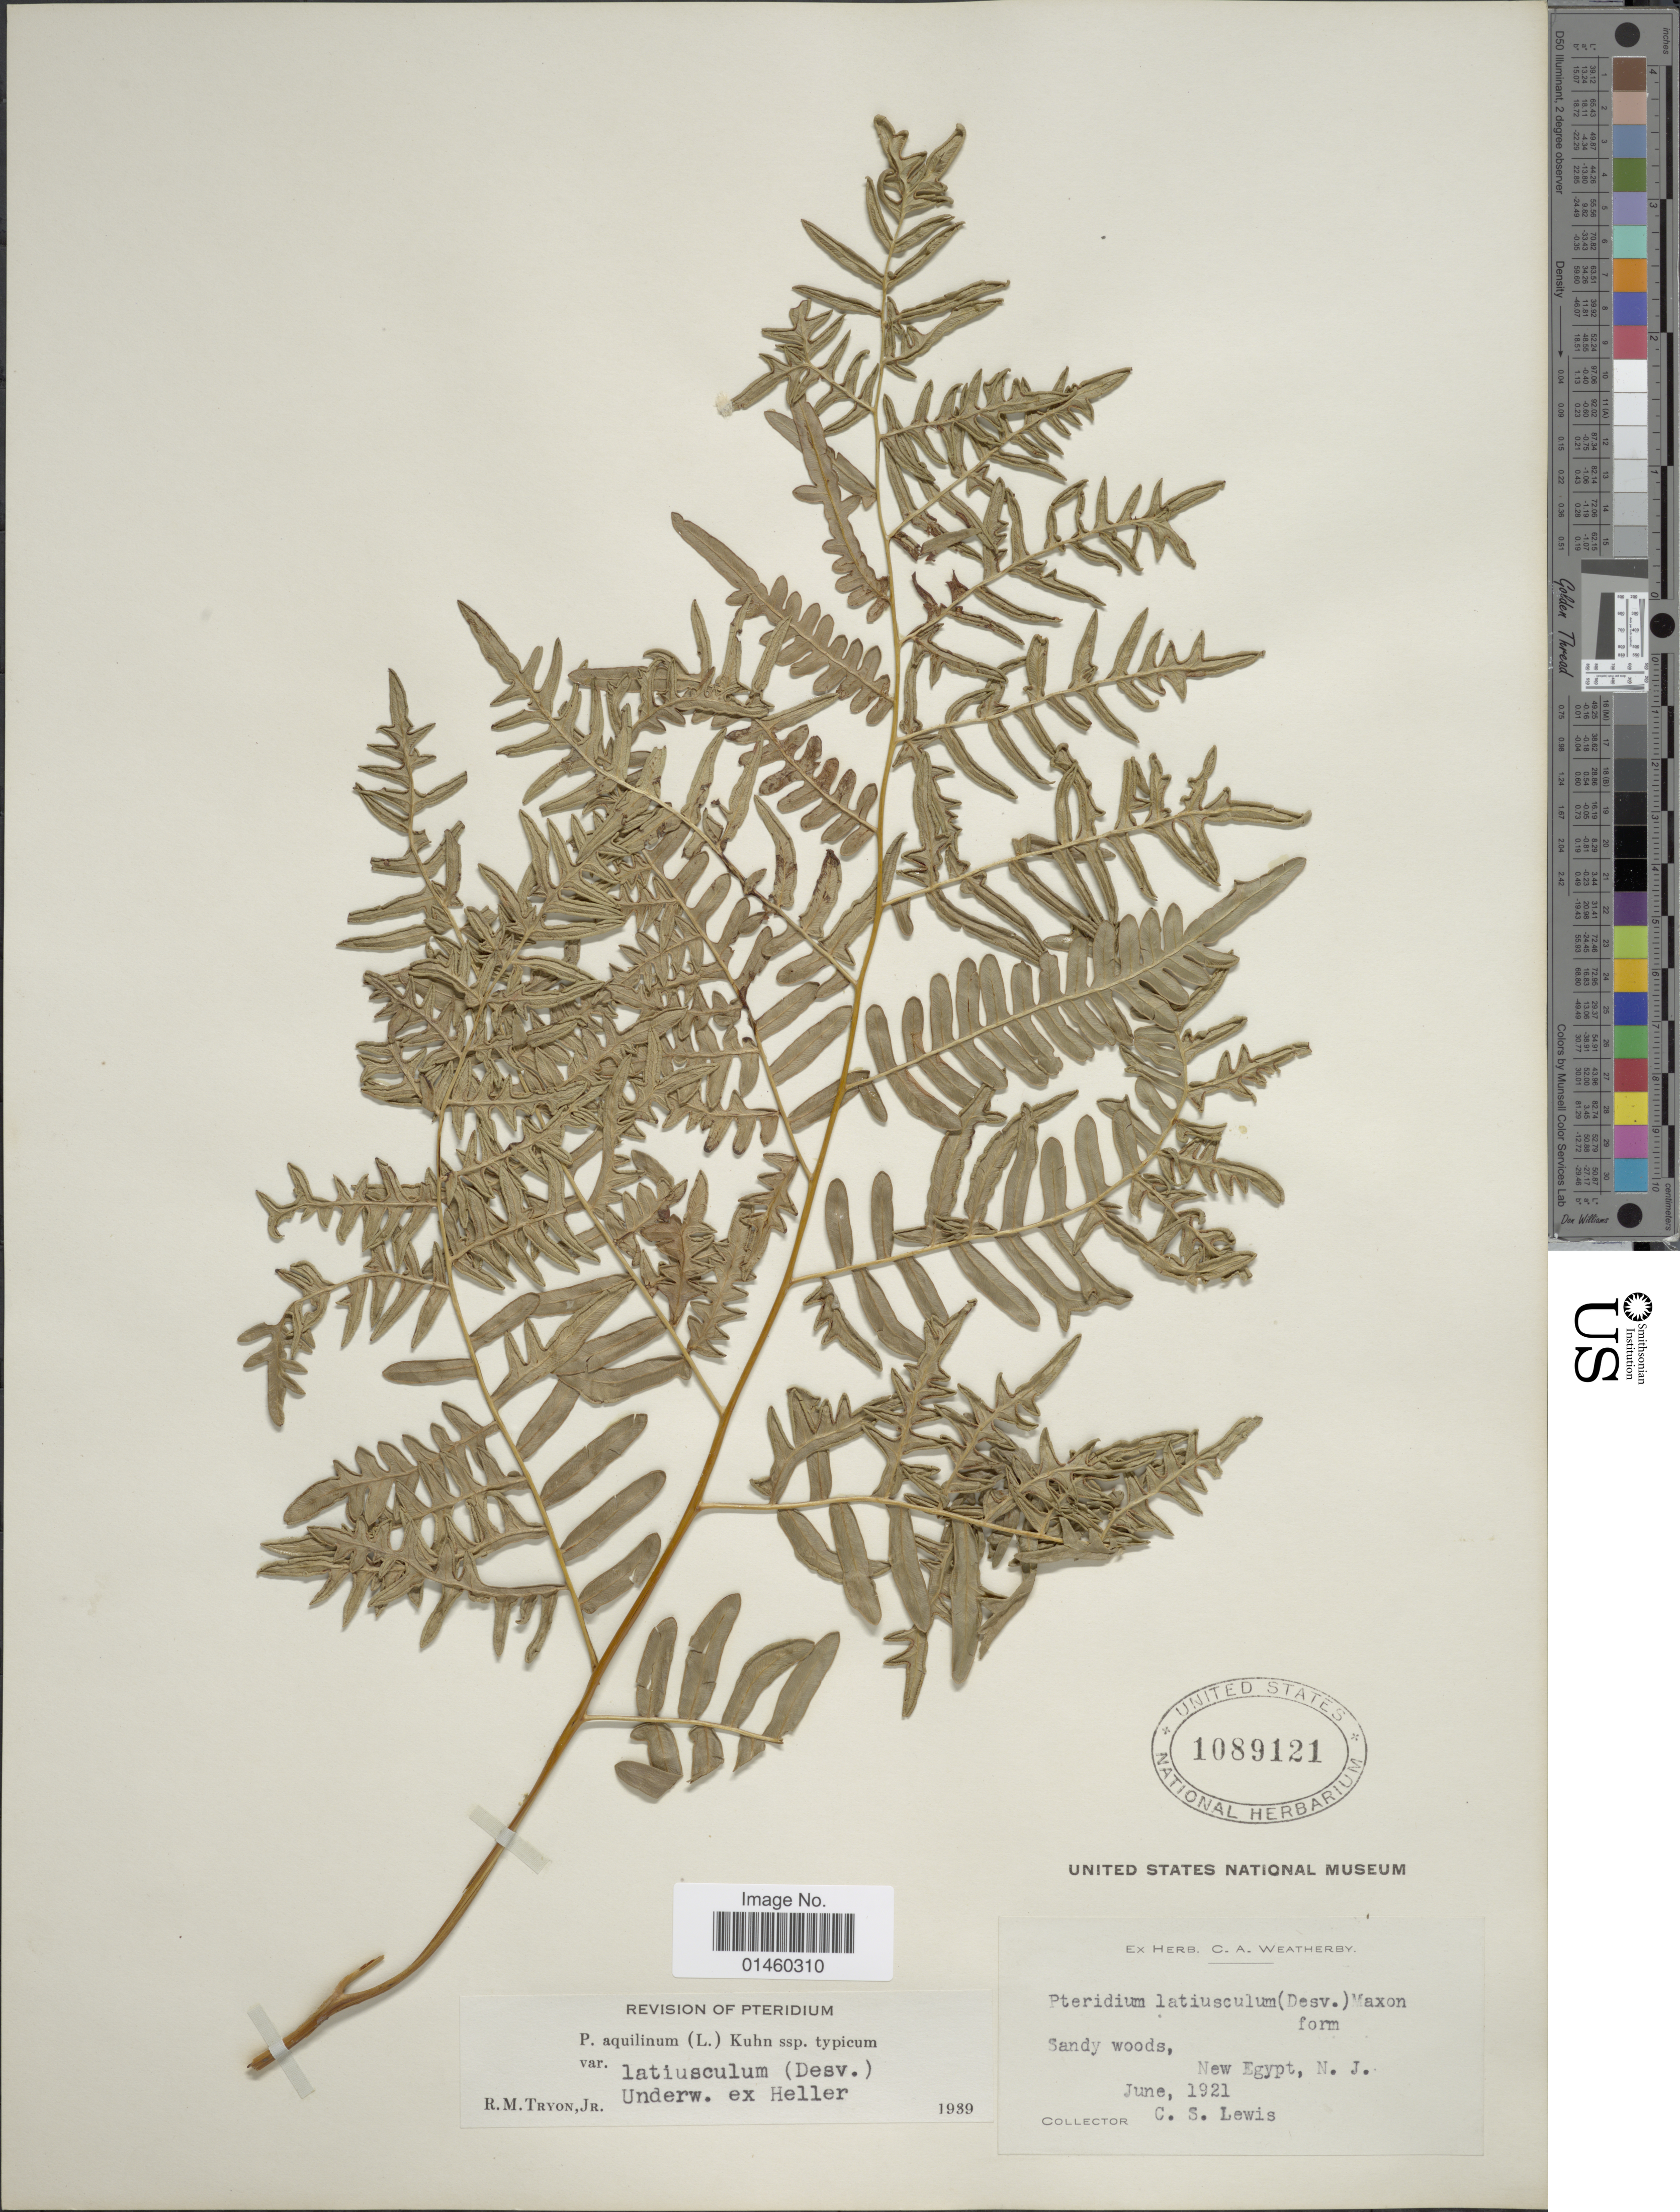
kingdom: Plantae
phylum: Tracheophyta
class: Polypodiopsida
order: Polypodiales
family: Dennstaedtiaceae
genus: Pteridium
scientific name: Pteridium aquilinum var. latiusculum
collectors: C. Lewis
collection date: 1921-06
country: United States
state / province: New Jersey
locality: New Egypt, N. J.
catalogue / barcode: US 1089121